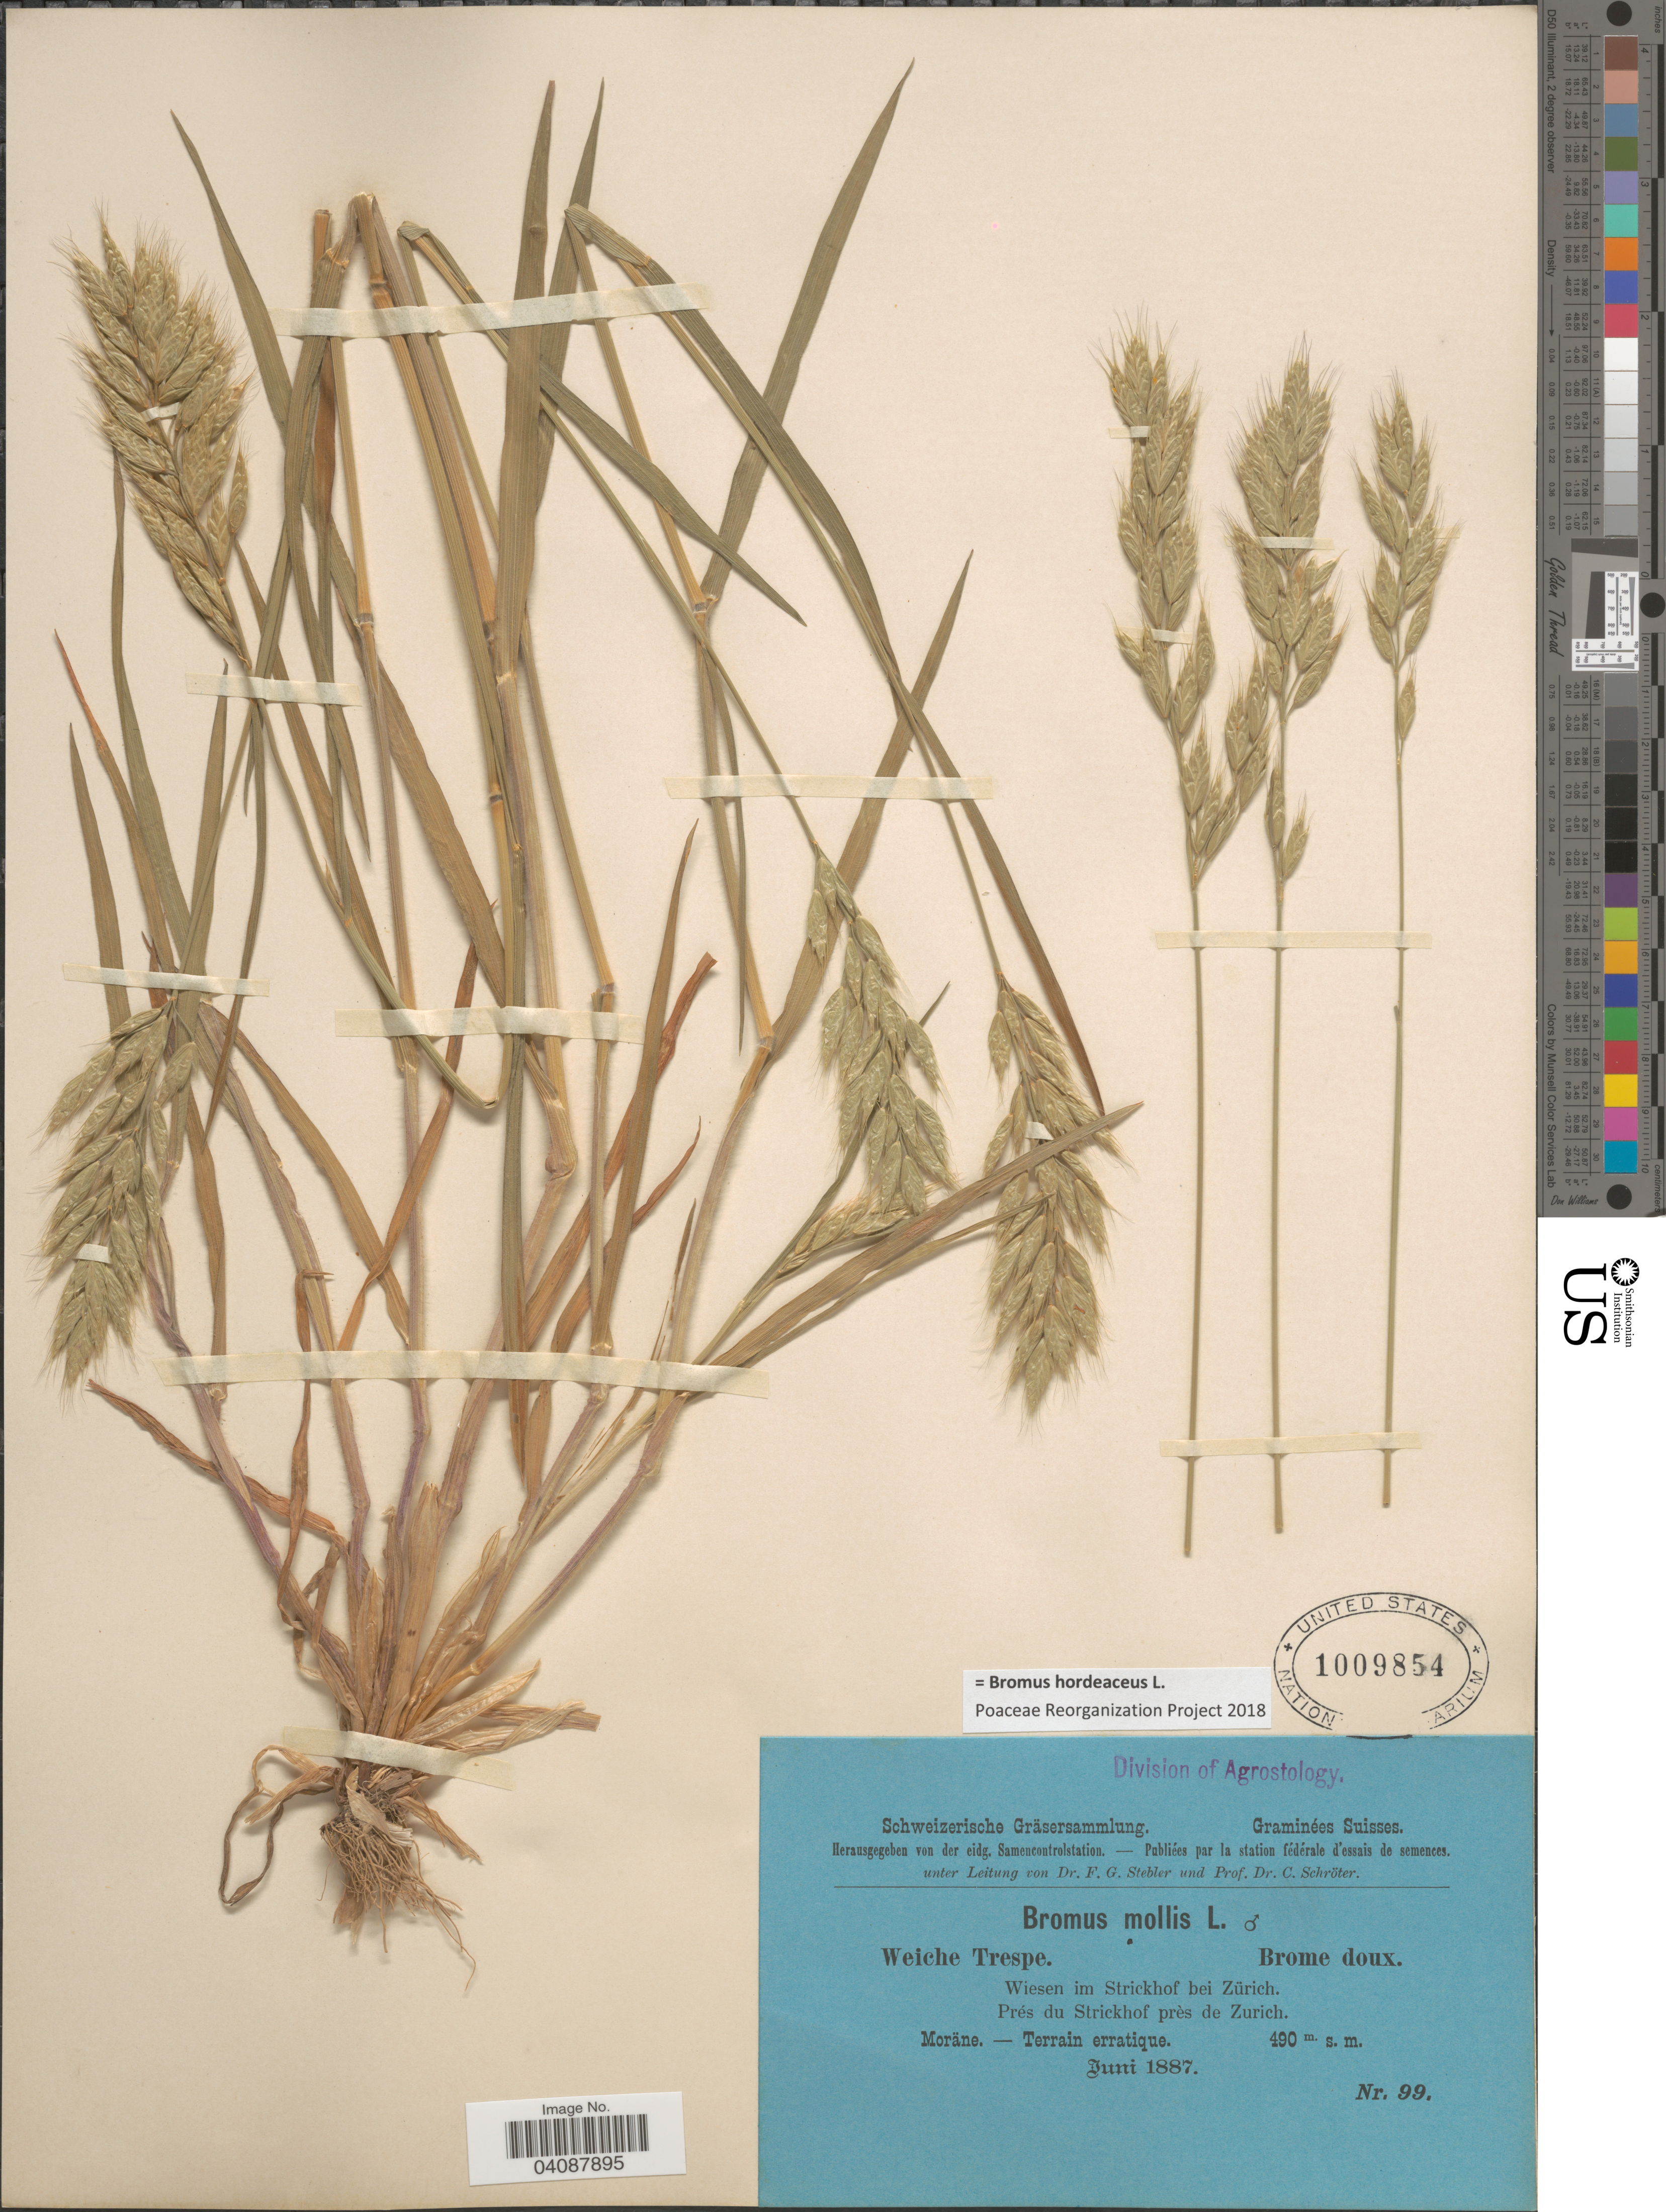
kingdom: Plantae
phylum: Tracheophyta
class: Liliopsida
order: Poales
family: Poaceae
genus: Bromus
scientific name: Bromus hordeaceus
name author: L.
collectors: Stebler, F.G. & Schröter, C.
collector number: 99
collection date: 1887-06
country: Switzerland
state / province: Zurich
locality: Suisses. Wiesen im Strickhof bei Zürich. Prés du Strickhof près de Zurich.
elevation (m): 490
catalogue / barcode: US 1009854